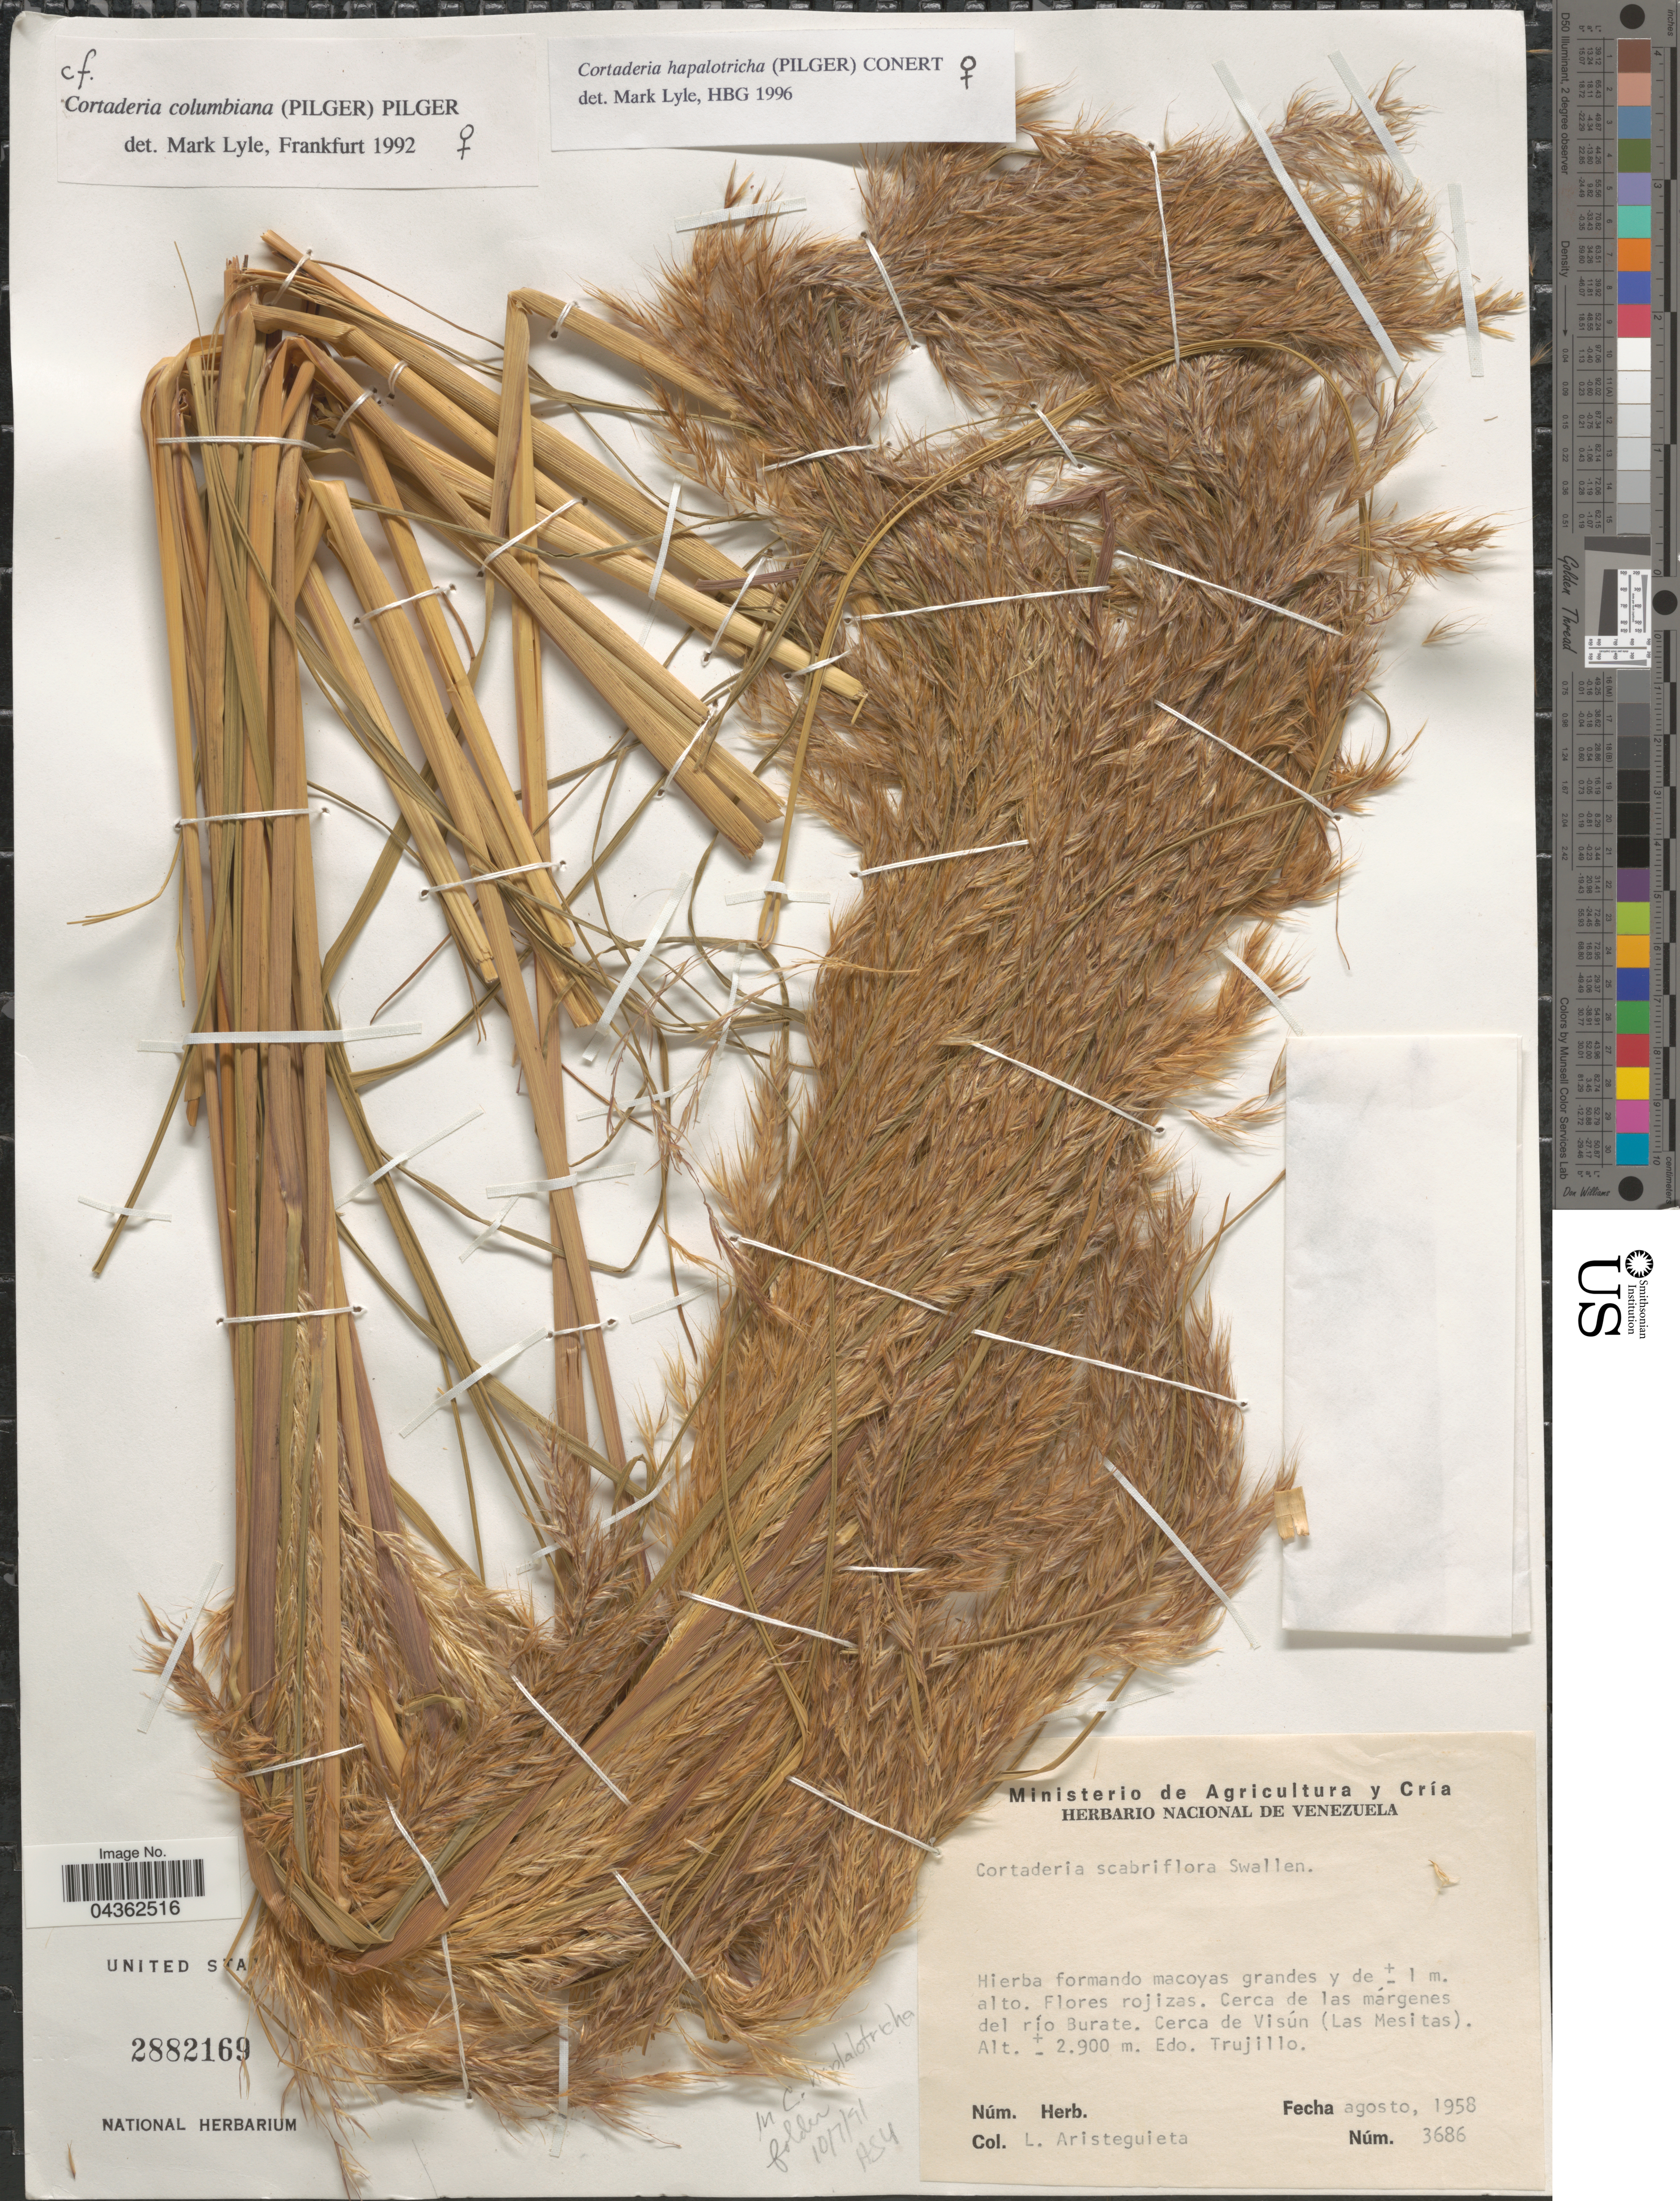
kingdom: Plantae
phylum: Tracheophyta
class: Liliopsida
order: Poales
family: Poaceae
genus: Cortaderia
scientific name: Cortaderia hapalotricha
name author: (Pilg.) Conert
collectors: L. Aristeguieta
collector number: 3686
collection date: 1958-08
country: Venezuela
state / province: Trujillo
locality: Cerca de las márgenes del río Burate. Cerca de Visún (Las Mesitas).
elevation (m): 2900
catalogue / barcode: US 2882169